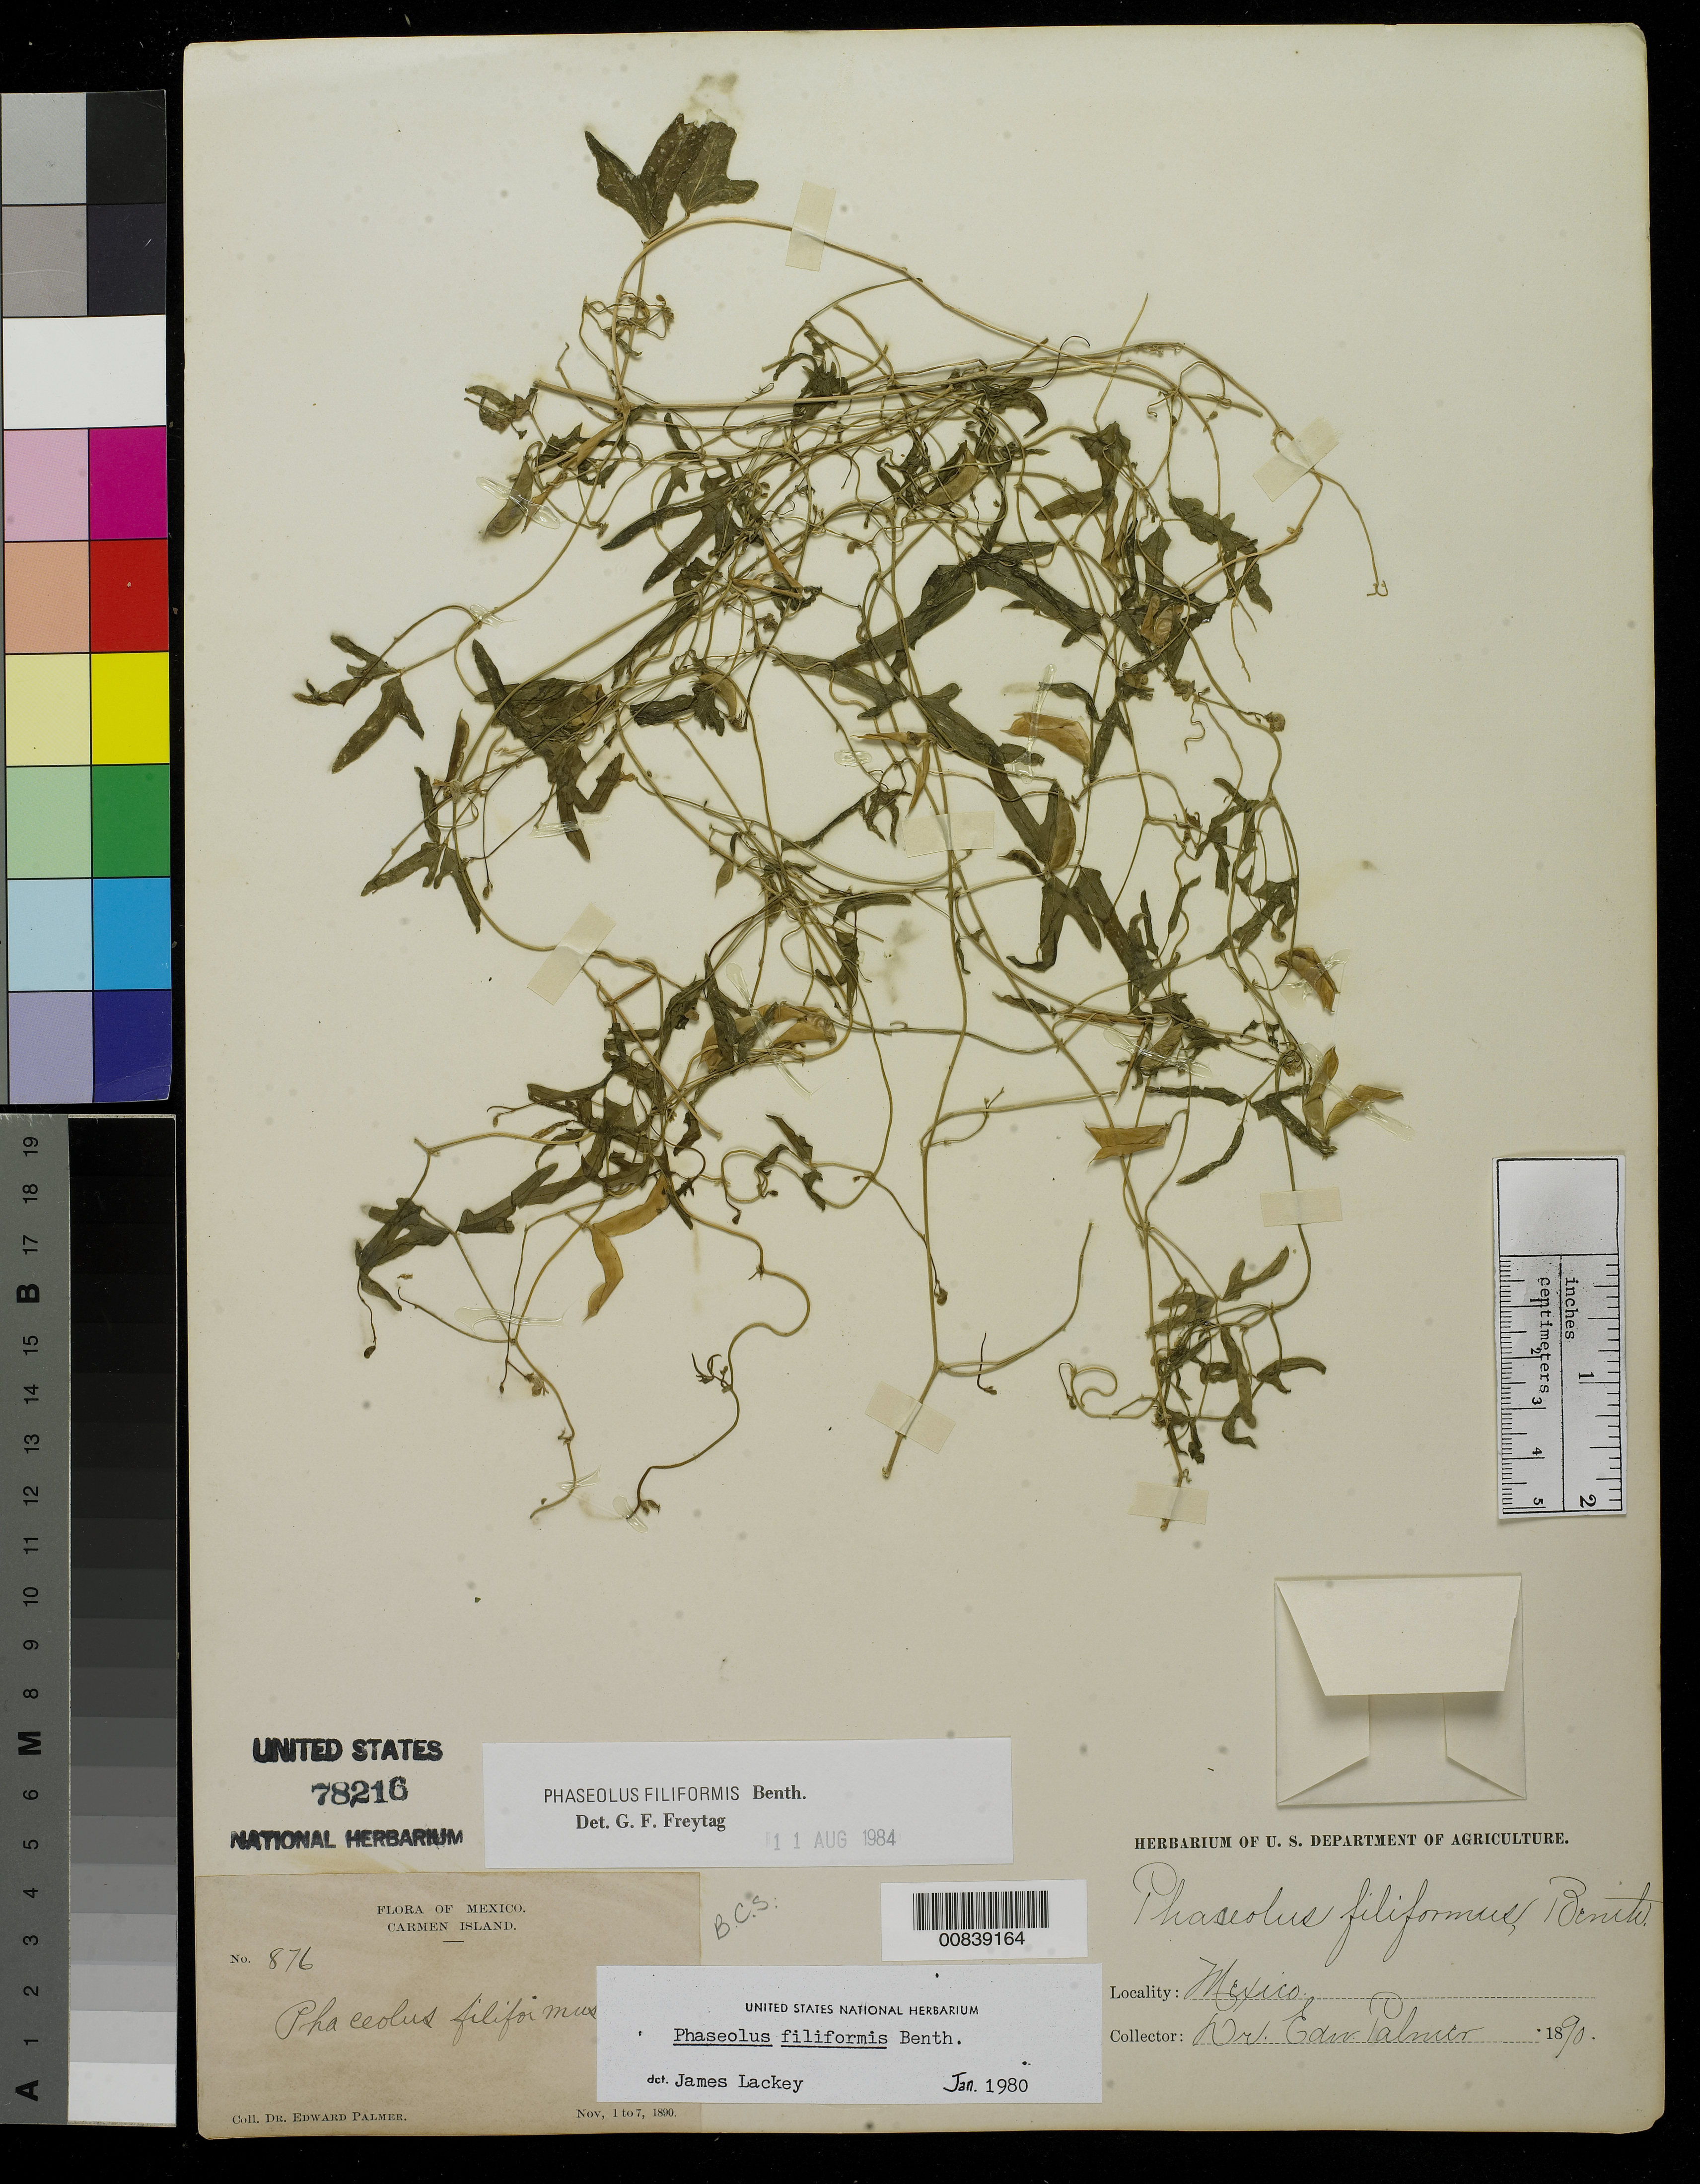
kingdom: Plantae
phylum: Tracheophyta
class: Magnoliopsida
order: Fabales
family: Fabaceae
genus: Phaseolus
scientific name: Phaseolus filiformis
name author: Benth.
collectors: E. Palmer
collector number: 876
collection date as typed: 01 Nov 1890 to 07 Nov 1890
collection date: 1890-11-01/1890-11-07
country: Mexico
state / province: Baja California Sur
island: Carmen I.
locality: Carmen Island, Baja California Sur.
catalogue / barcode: US 78216